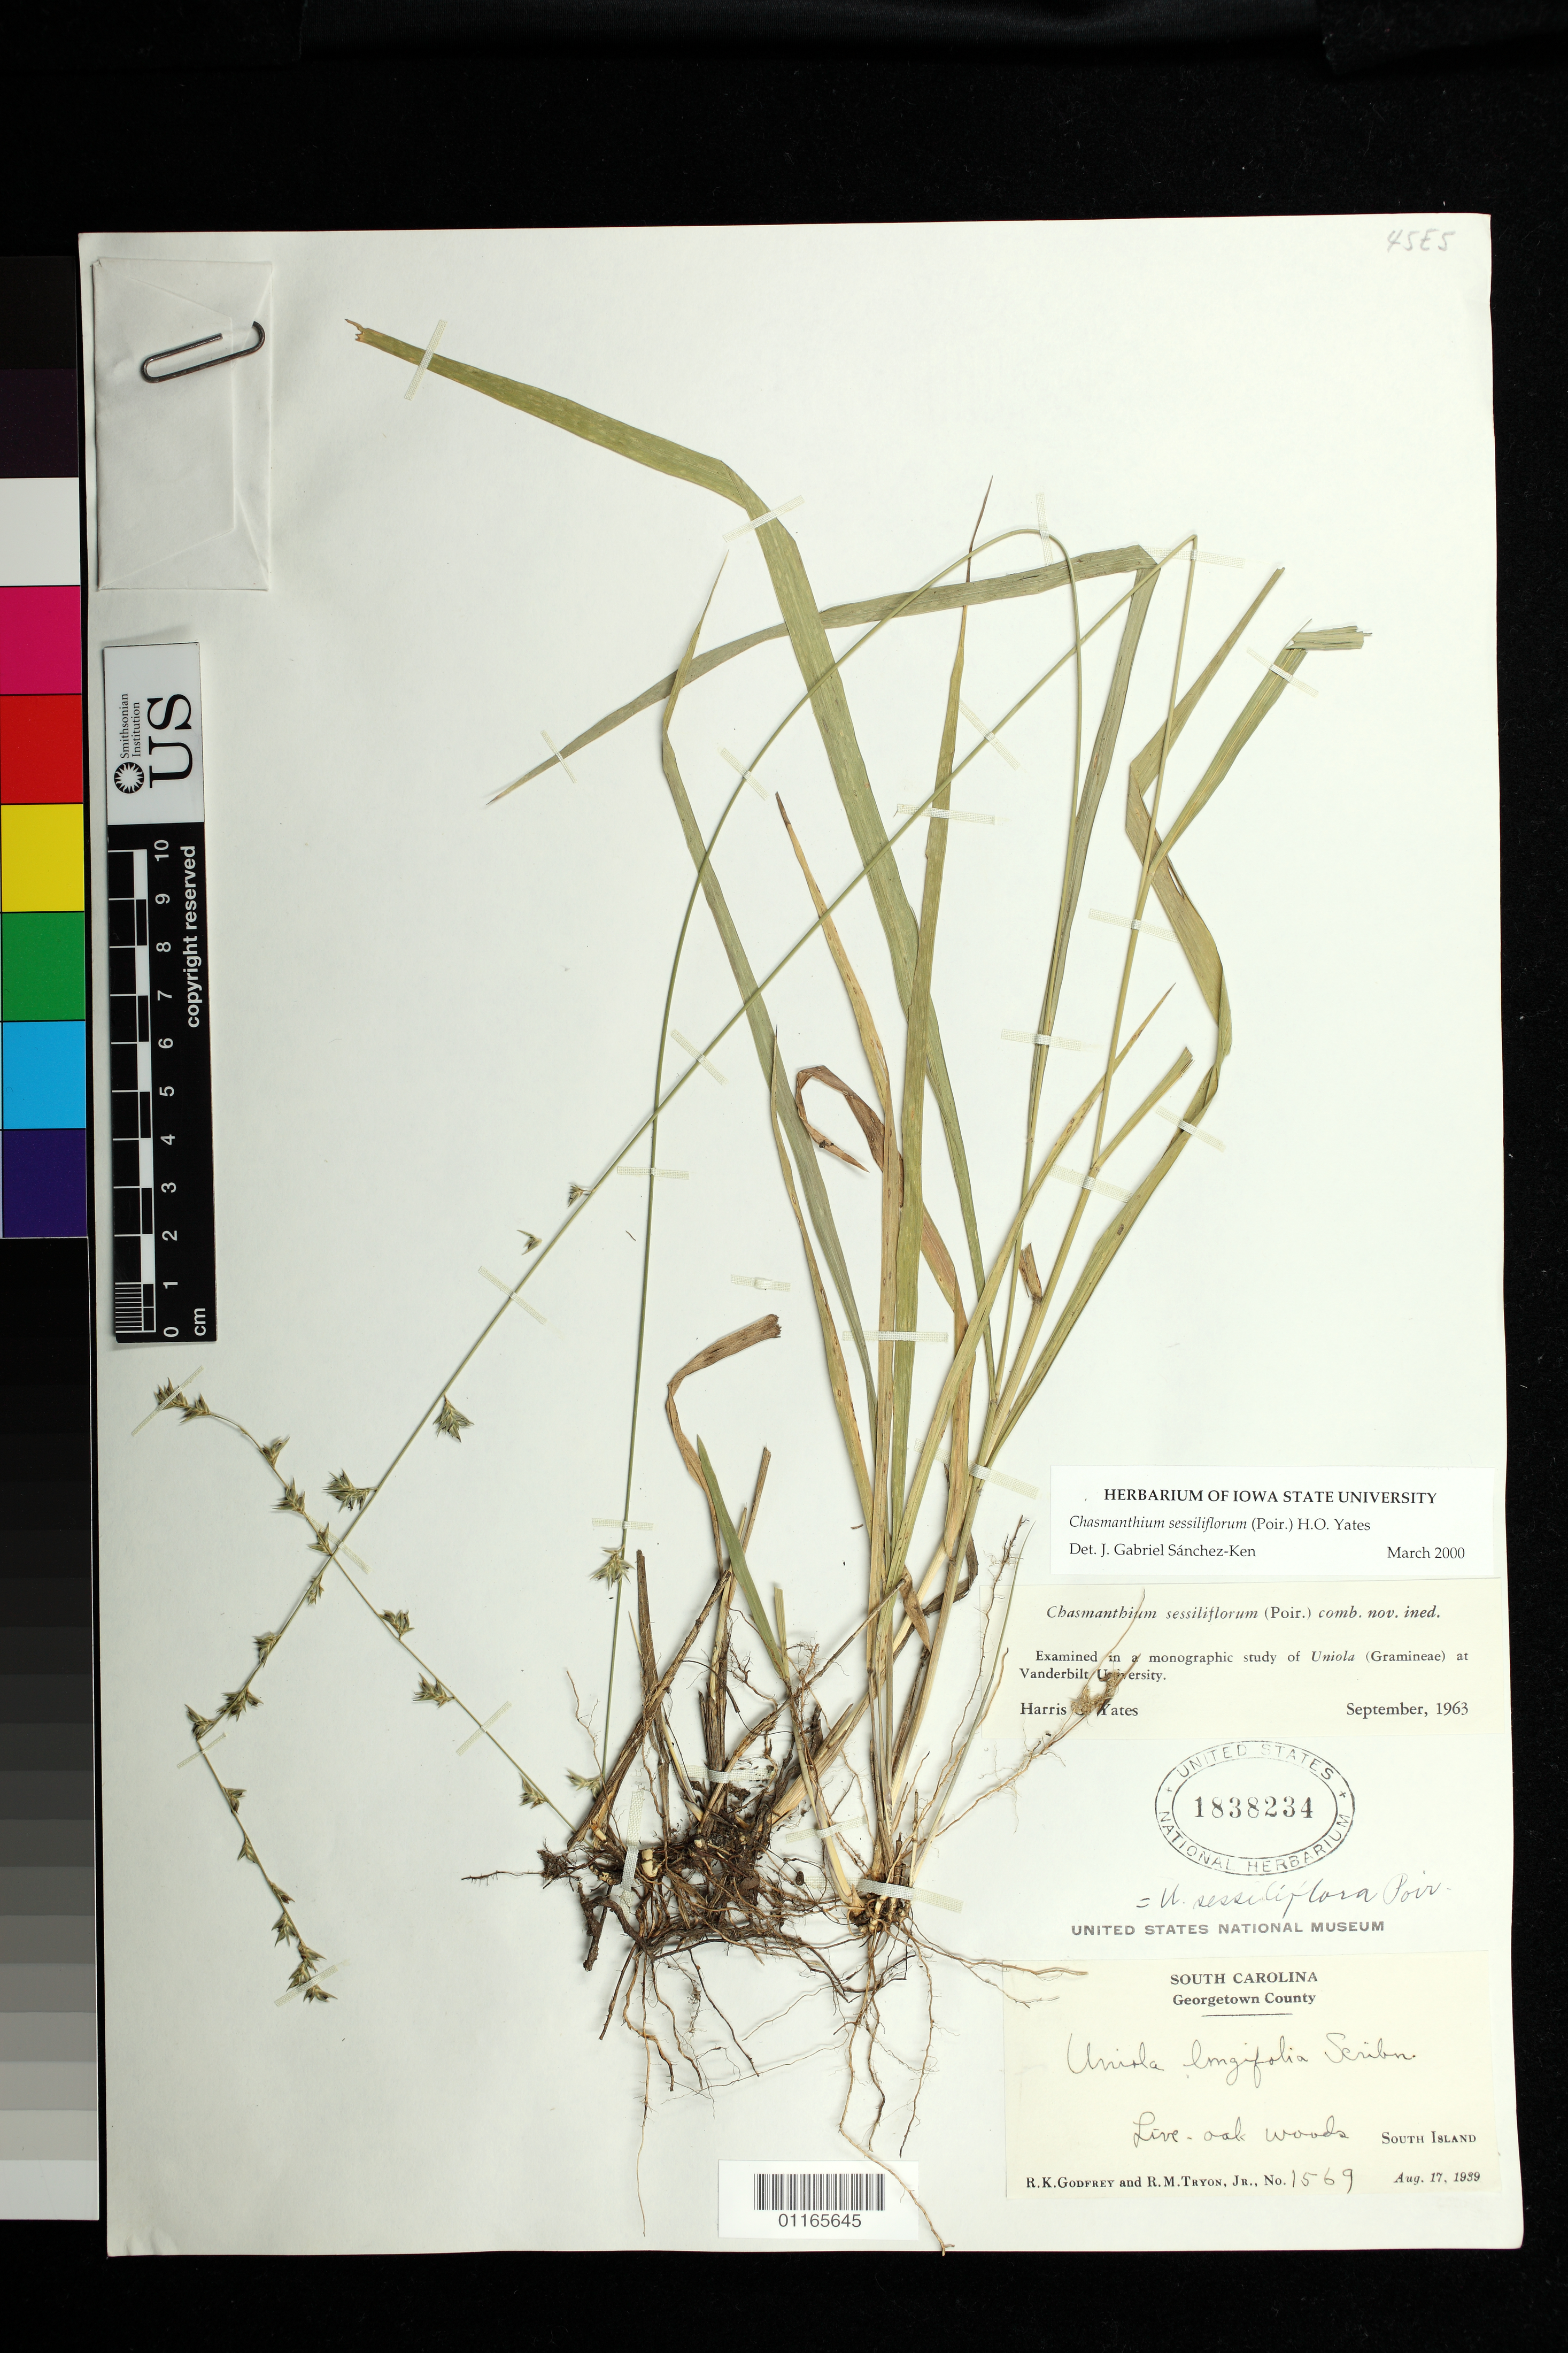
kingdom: Plantae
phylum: Tracheophyta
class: Liliopsida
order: Poales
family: Poaceae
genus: Chasmanthium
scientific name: Chasmanthium sessiliflorum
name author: (Poir.) H.O. Yates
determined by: Sánchez-Ken, J. G.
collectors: R. K. Godfrey & R. M. Tryon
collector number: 1569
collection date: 1939-08-17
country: United States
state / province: South Carolina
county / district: Georgetown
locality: South Island.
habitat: Live-oak woods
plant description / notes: Chasmanthium sessiliflorum (Poir.) comb. nov. ined. Examined in a monographic study of Uniola (Gramineae) at Vanderbilt University Harris O. Yates, September 1963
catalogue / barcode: US 1838234